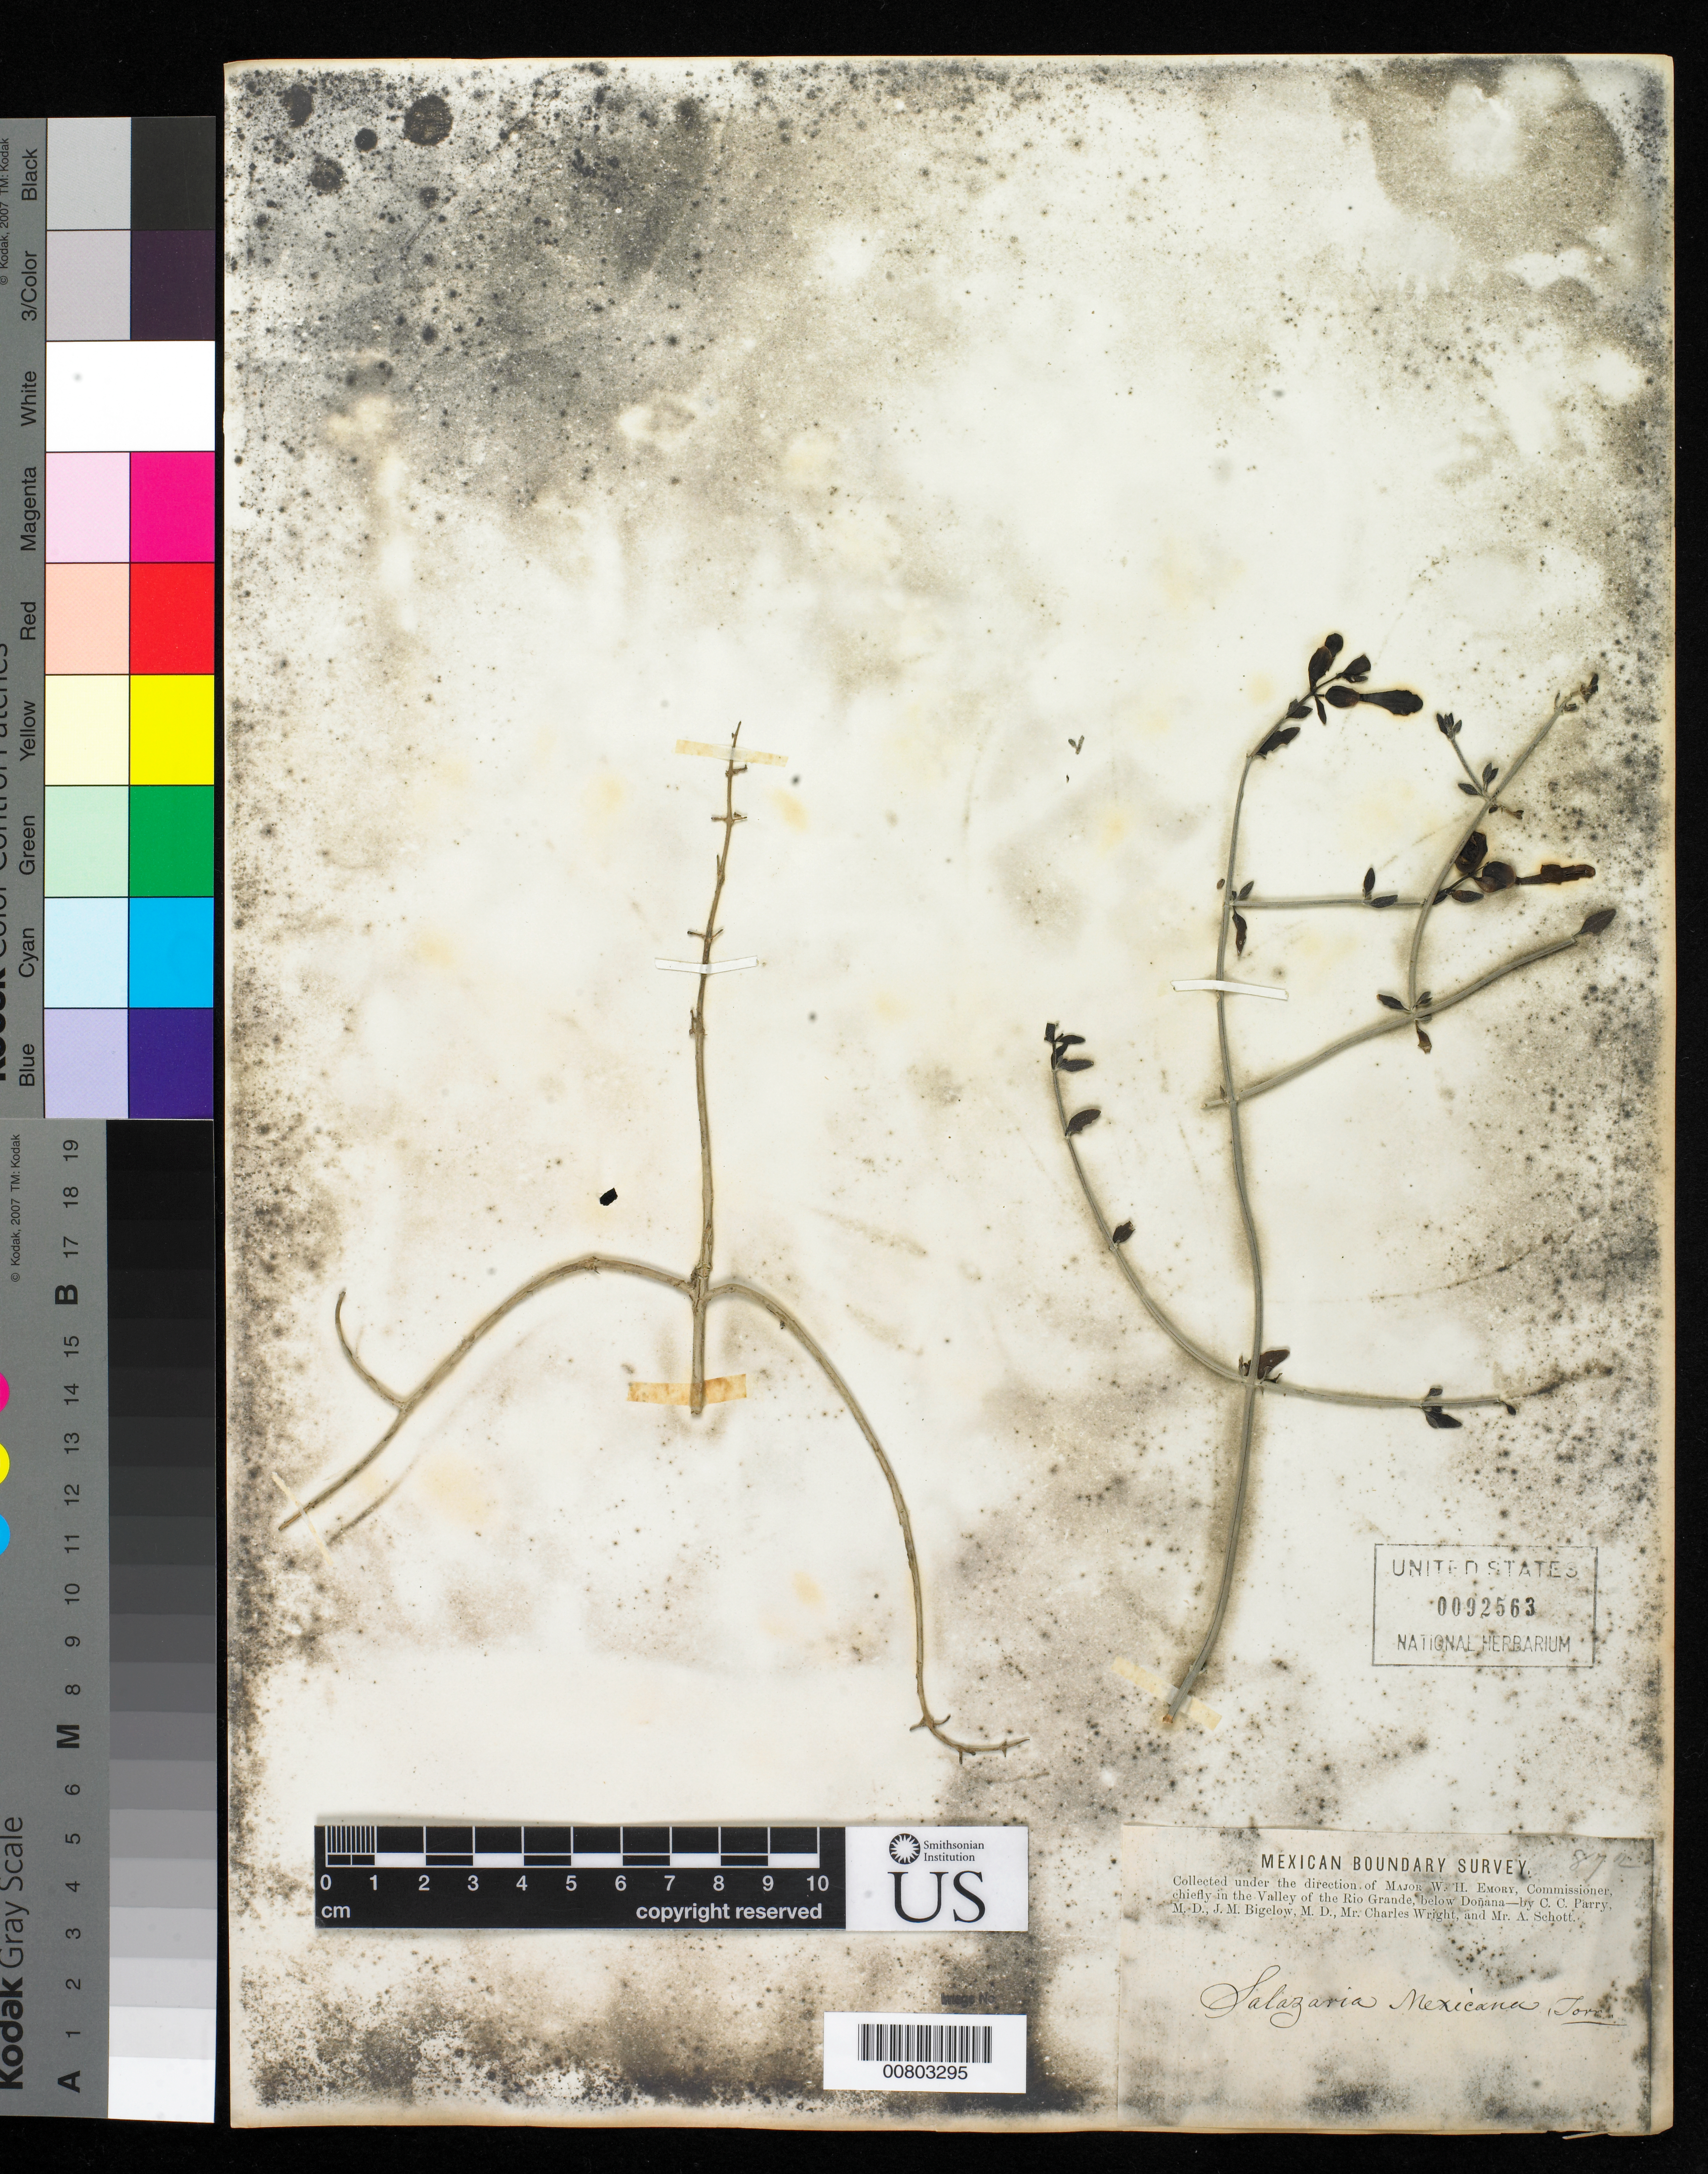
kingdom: Plantae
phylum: Tracheophyta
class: Magnoliopsida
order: Lamiales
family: Lamiaceae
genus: Salazaria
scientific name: Salazaria mexicana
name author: Torr.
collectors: C. C. Parry, J. M. Bigelow, C. Wright & A. C. V. Schott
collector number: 872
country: United States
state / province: New Mexico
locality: Valley of the Rio Grande, below Doñana, New Mexico.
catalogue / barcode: US 92563